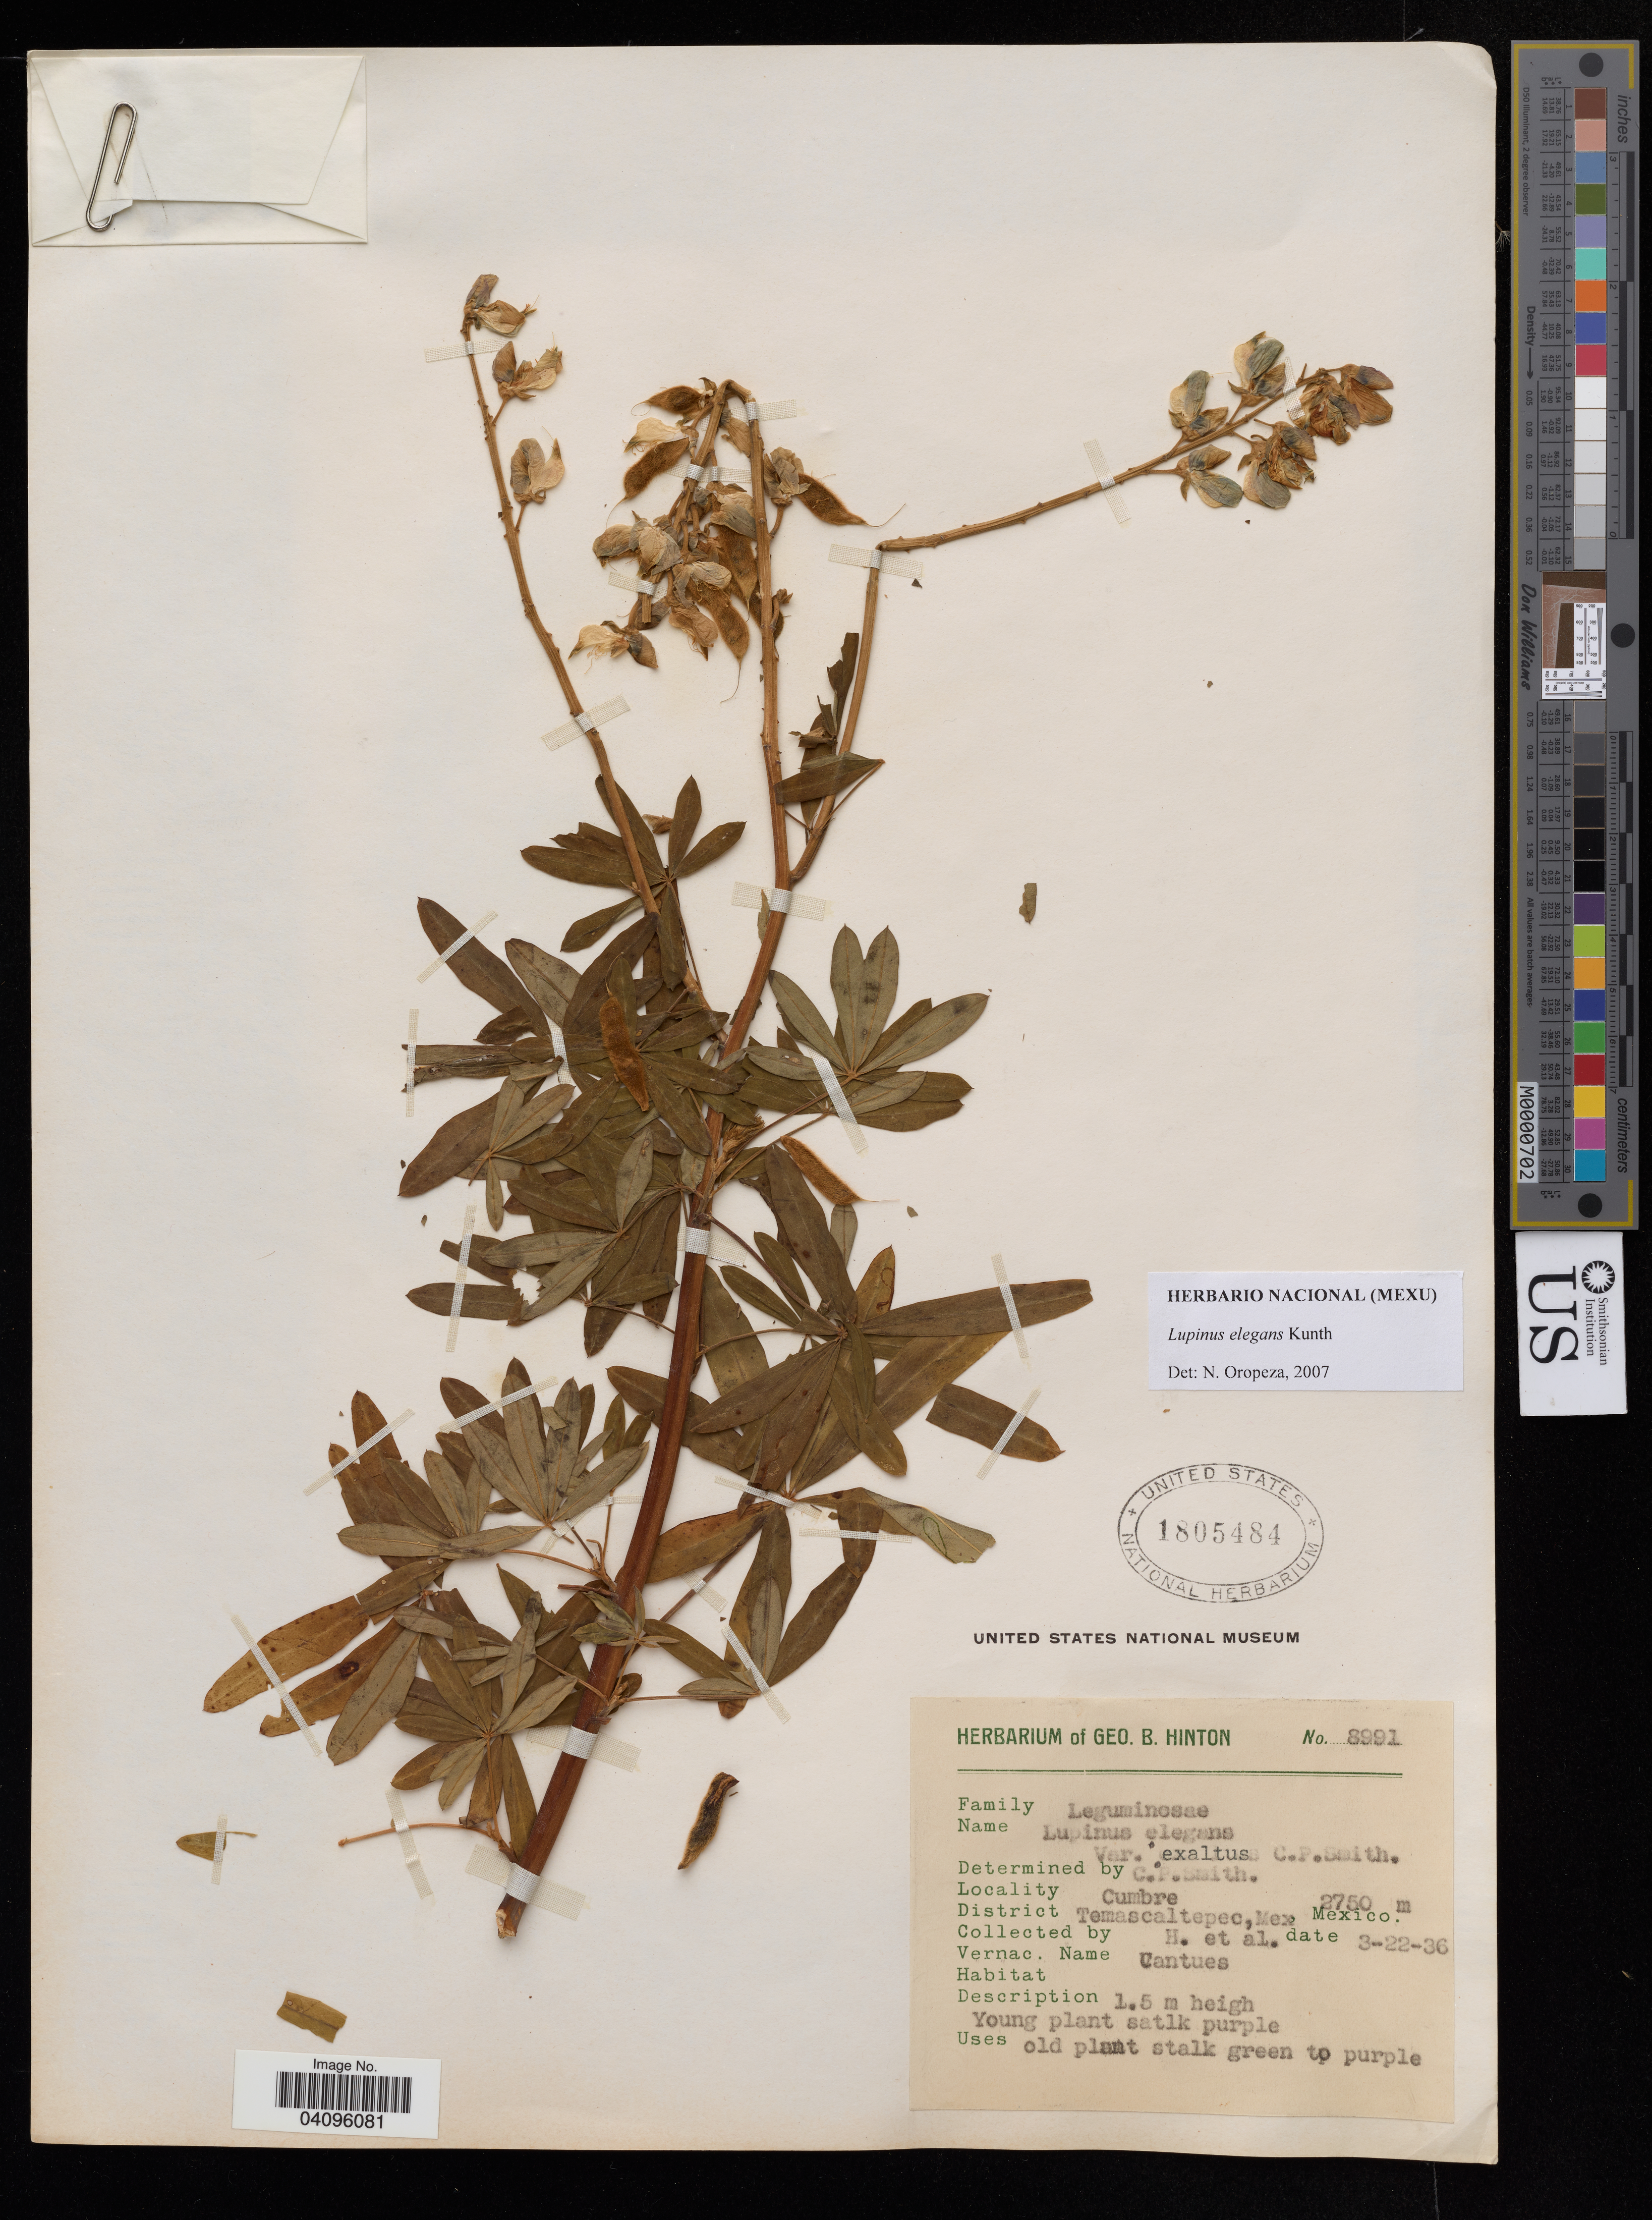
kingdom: Plantae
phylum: Tracheophyta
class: Magnoliopsida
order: Fabales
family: Fabaceae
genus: Lupinus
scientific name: Lupinus elegans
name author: Kunth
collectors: G. B. Hinton & et al.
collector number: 8991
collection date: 1936-03-22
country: Mexico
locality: Cumbre. Temascaltepec.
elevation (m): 2750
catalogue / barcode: US 1805484